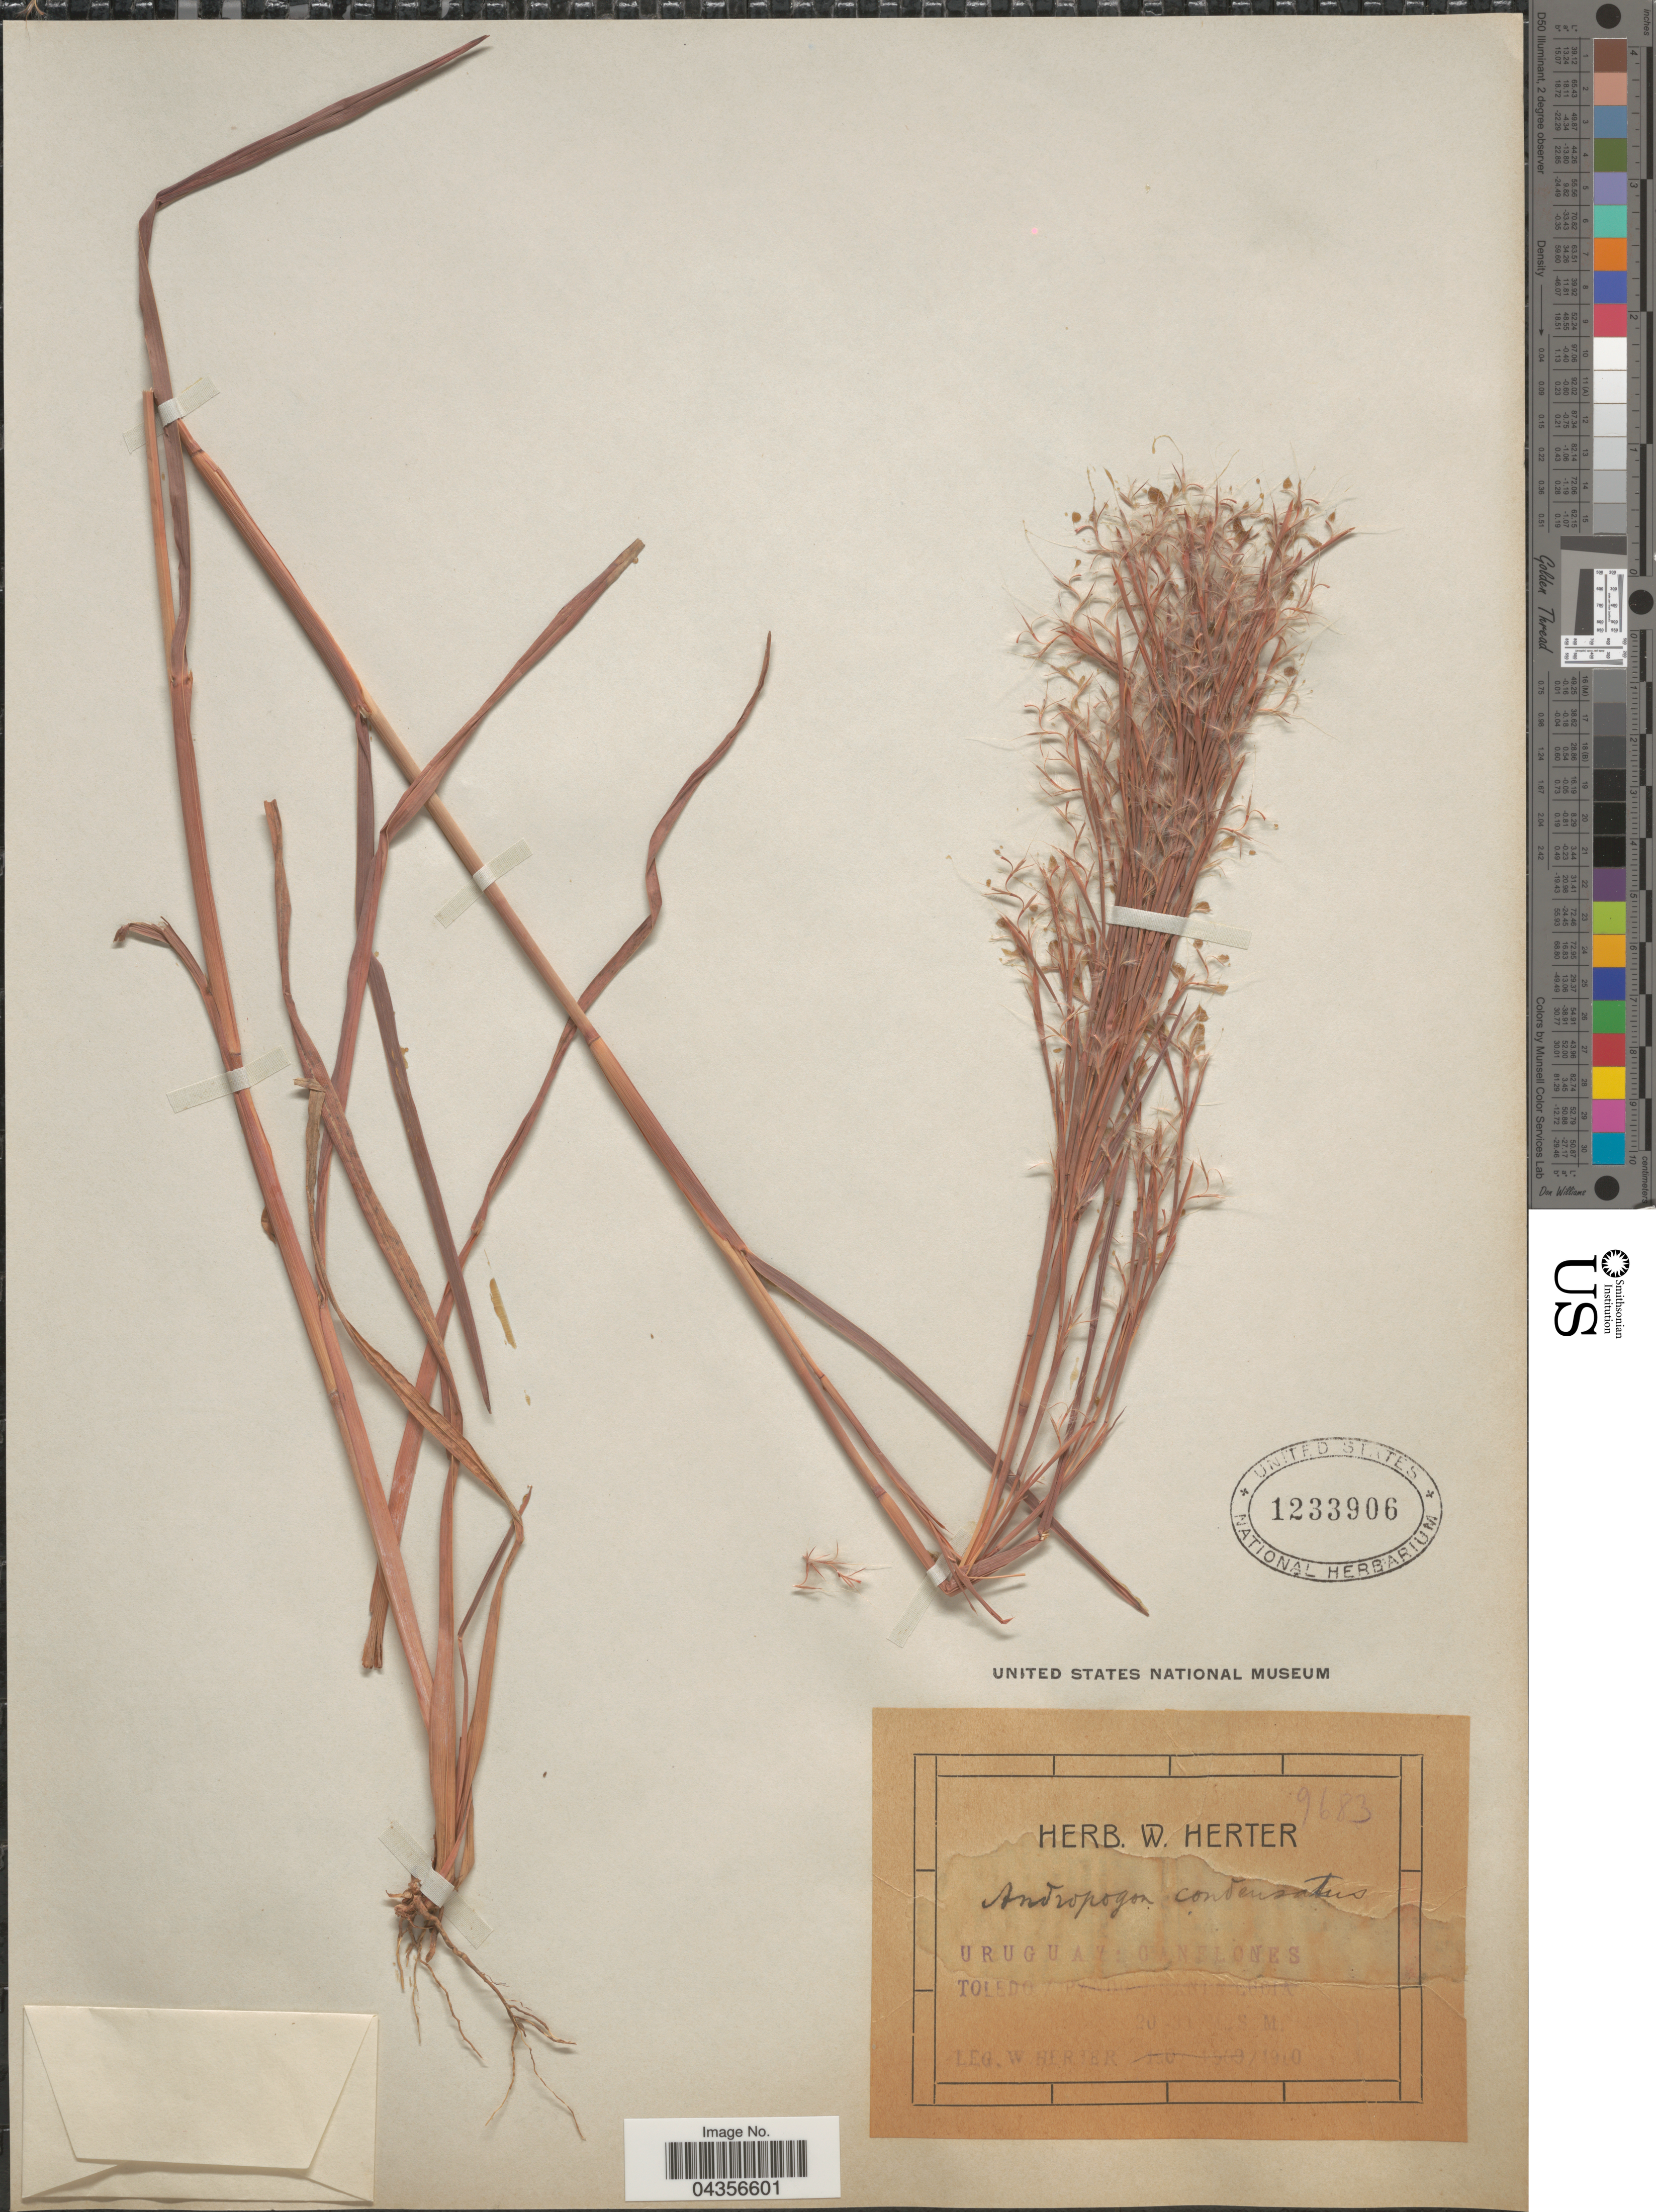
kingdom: Plantae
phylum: Tracheophyta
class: Liliopsida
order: Poales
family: Poaceae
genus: Schizachyrium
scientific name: Schizachyrium microstachyum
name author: (Desv. ex Ham.) Roseng. et al.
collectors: W. G. Herter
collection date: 1909/1910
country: Uruguay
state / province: Canelones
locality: Toledo [illegible text]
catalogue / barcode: US 1233906